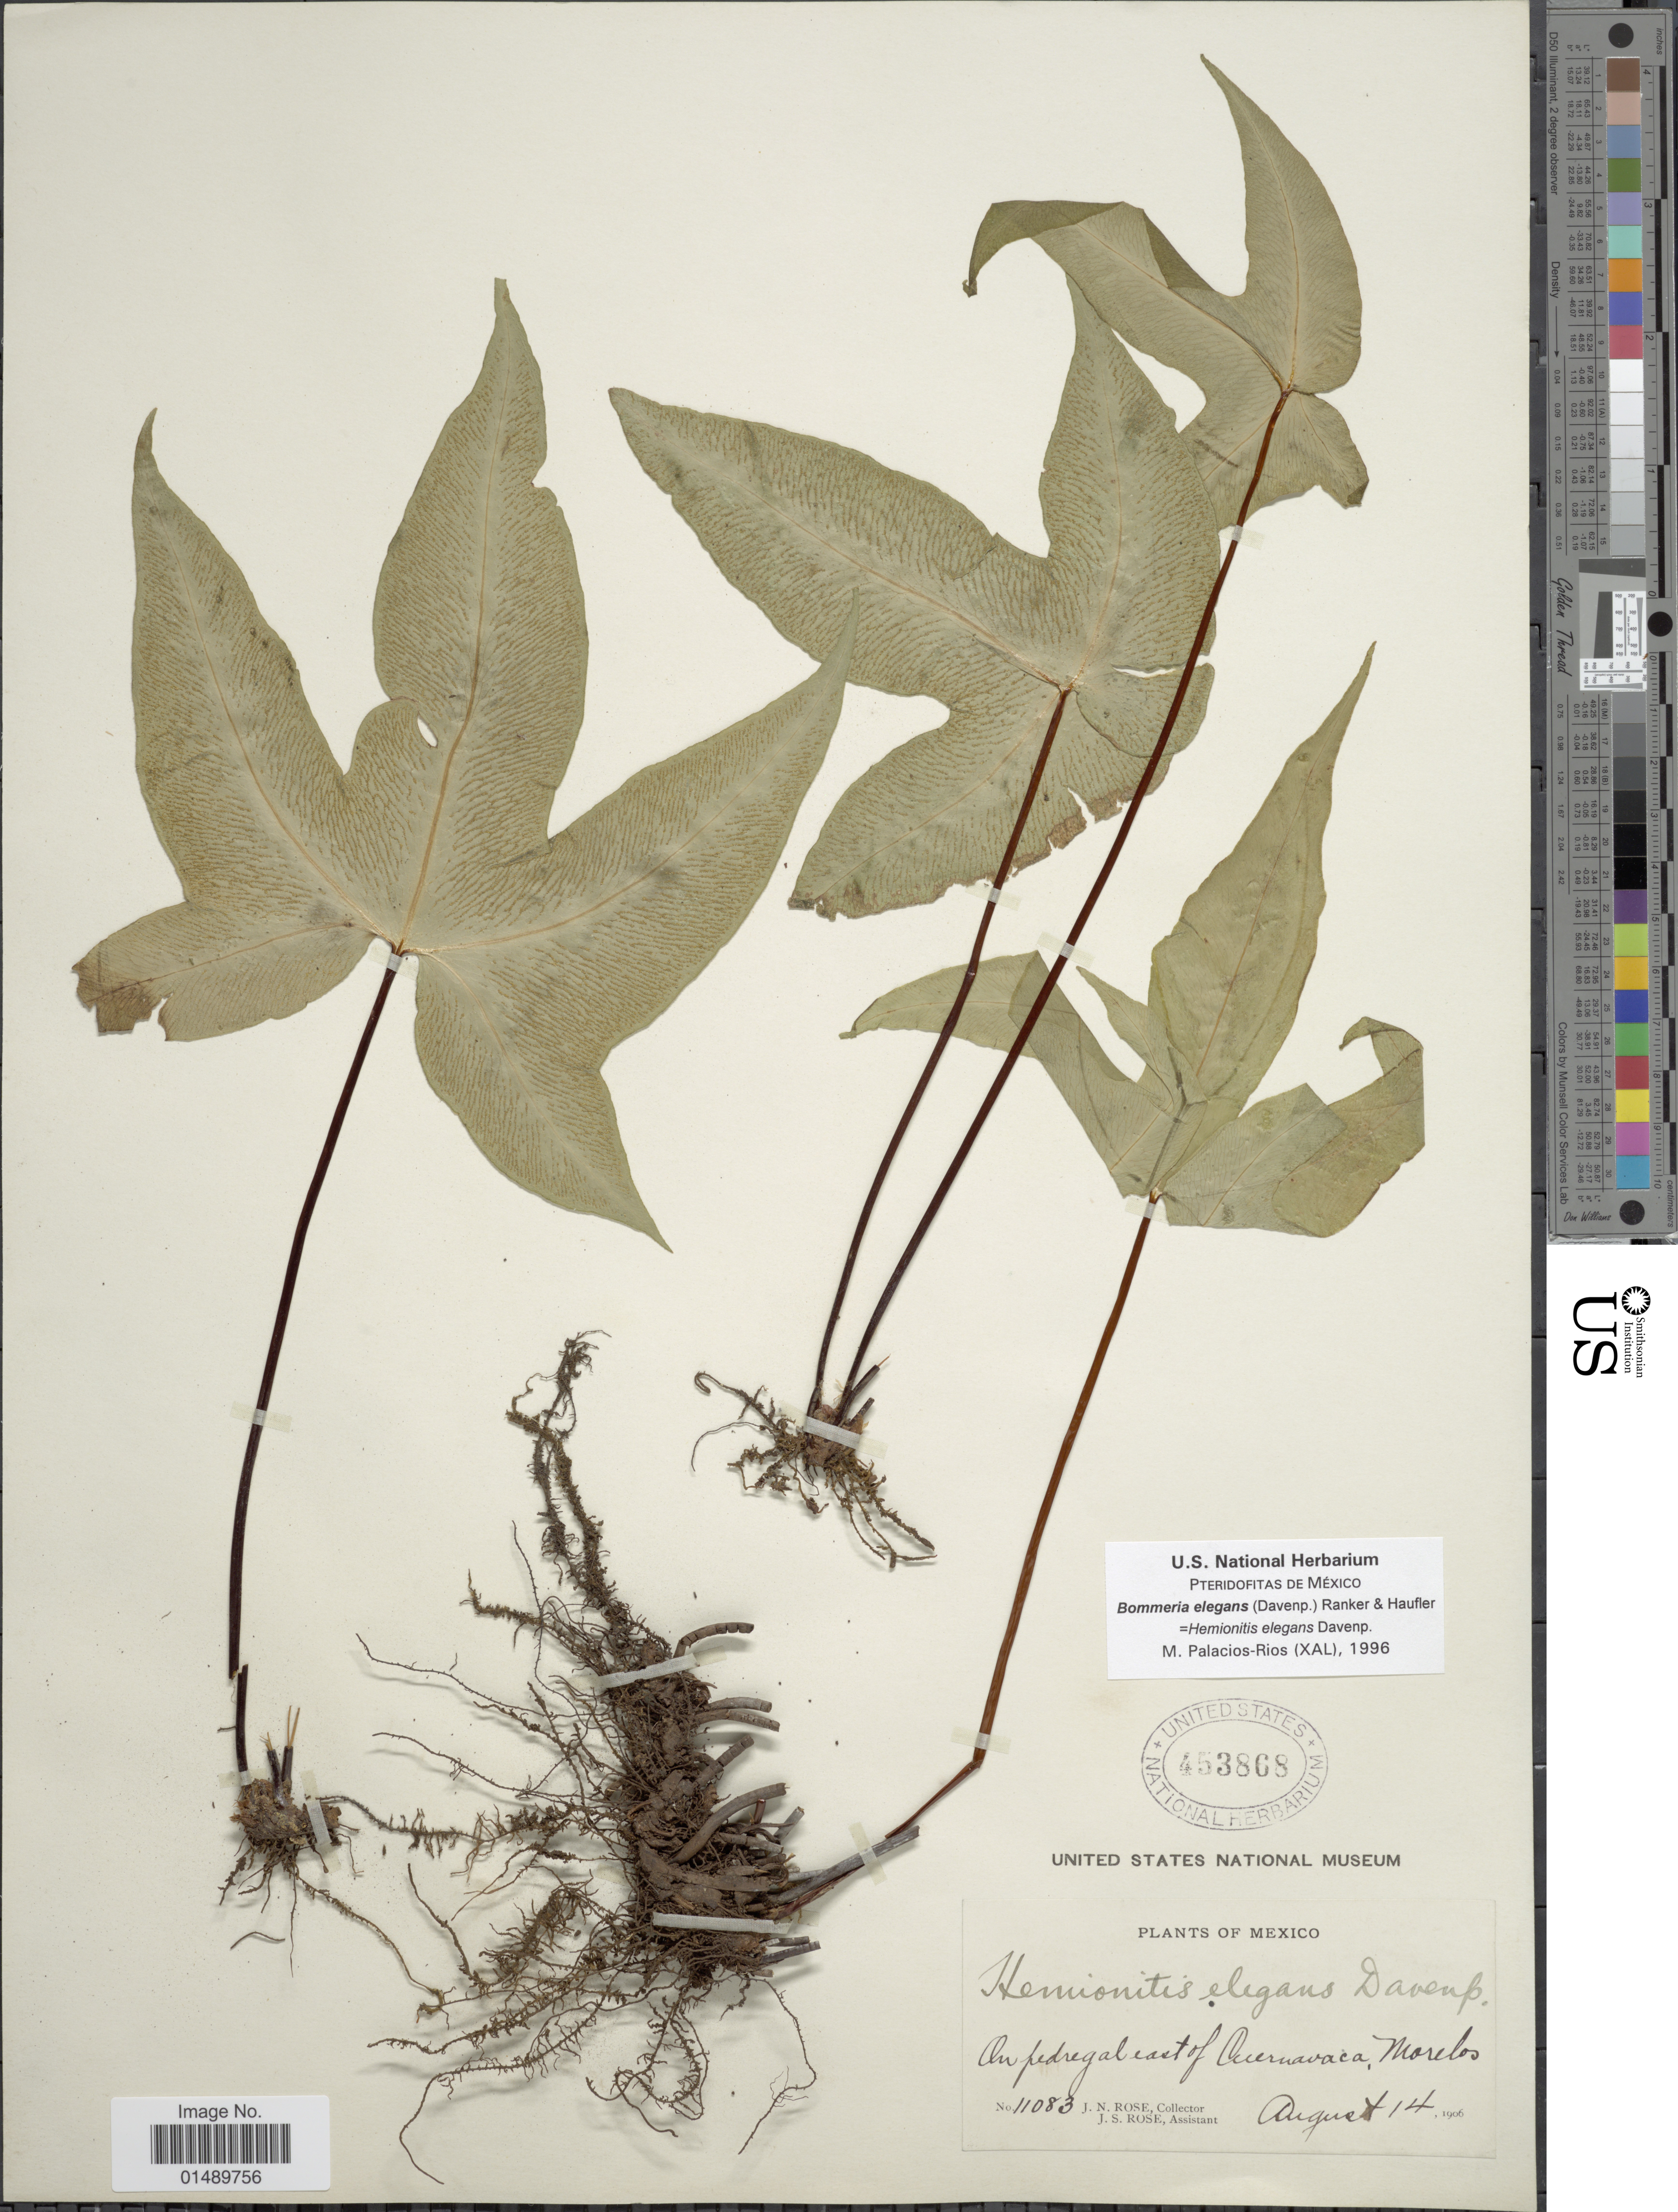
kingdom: Plantae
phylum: Tracheophyta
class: Polypodiopsida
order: Polypodiales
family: Pteridaceae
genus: Bommeria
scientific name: Bommeria elegans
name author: (Davenp.) Ranker & Haufler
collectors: J. N. Rose & J. S. Rose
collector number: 11083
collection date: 1906-08-14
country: Mexico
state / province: Morelos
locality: Mexico, on pedregal east of Cuernavaca, Morelos.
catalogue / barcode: US 453868